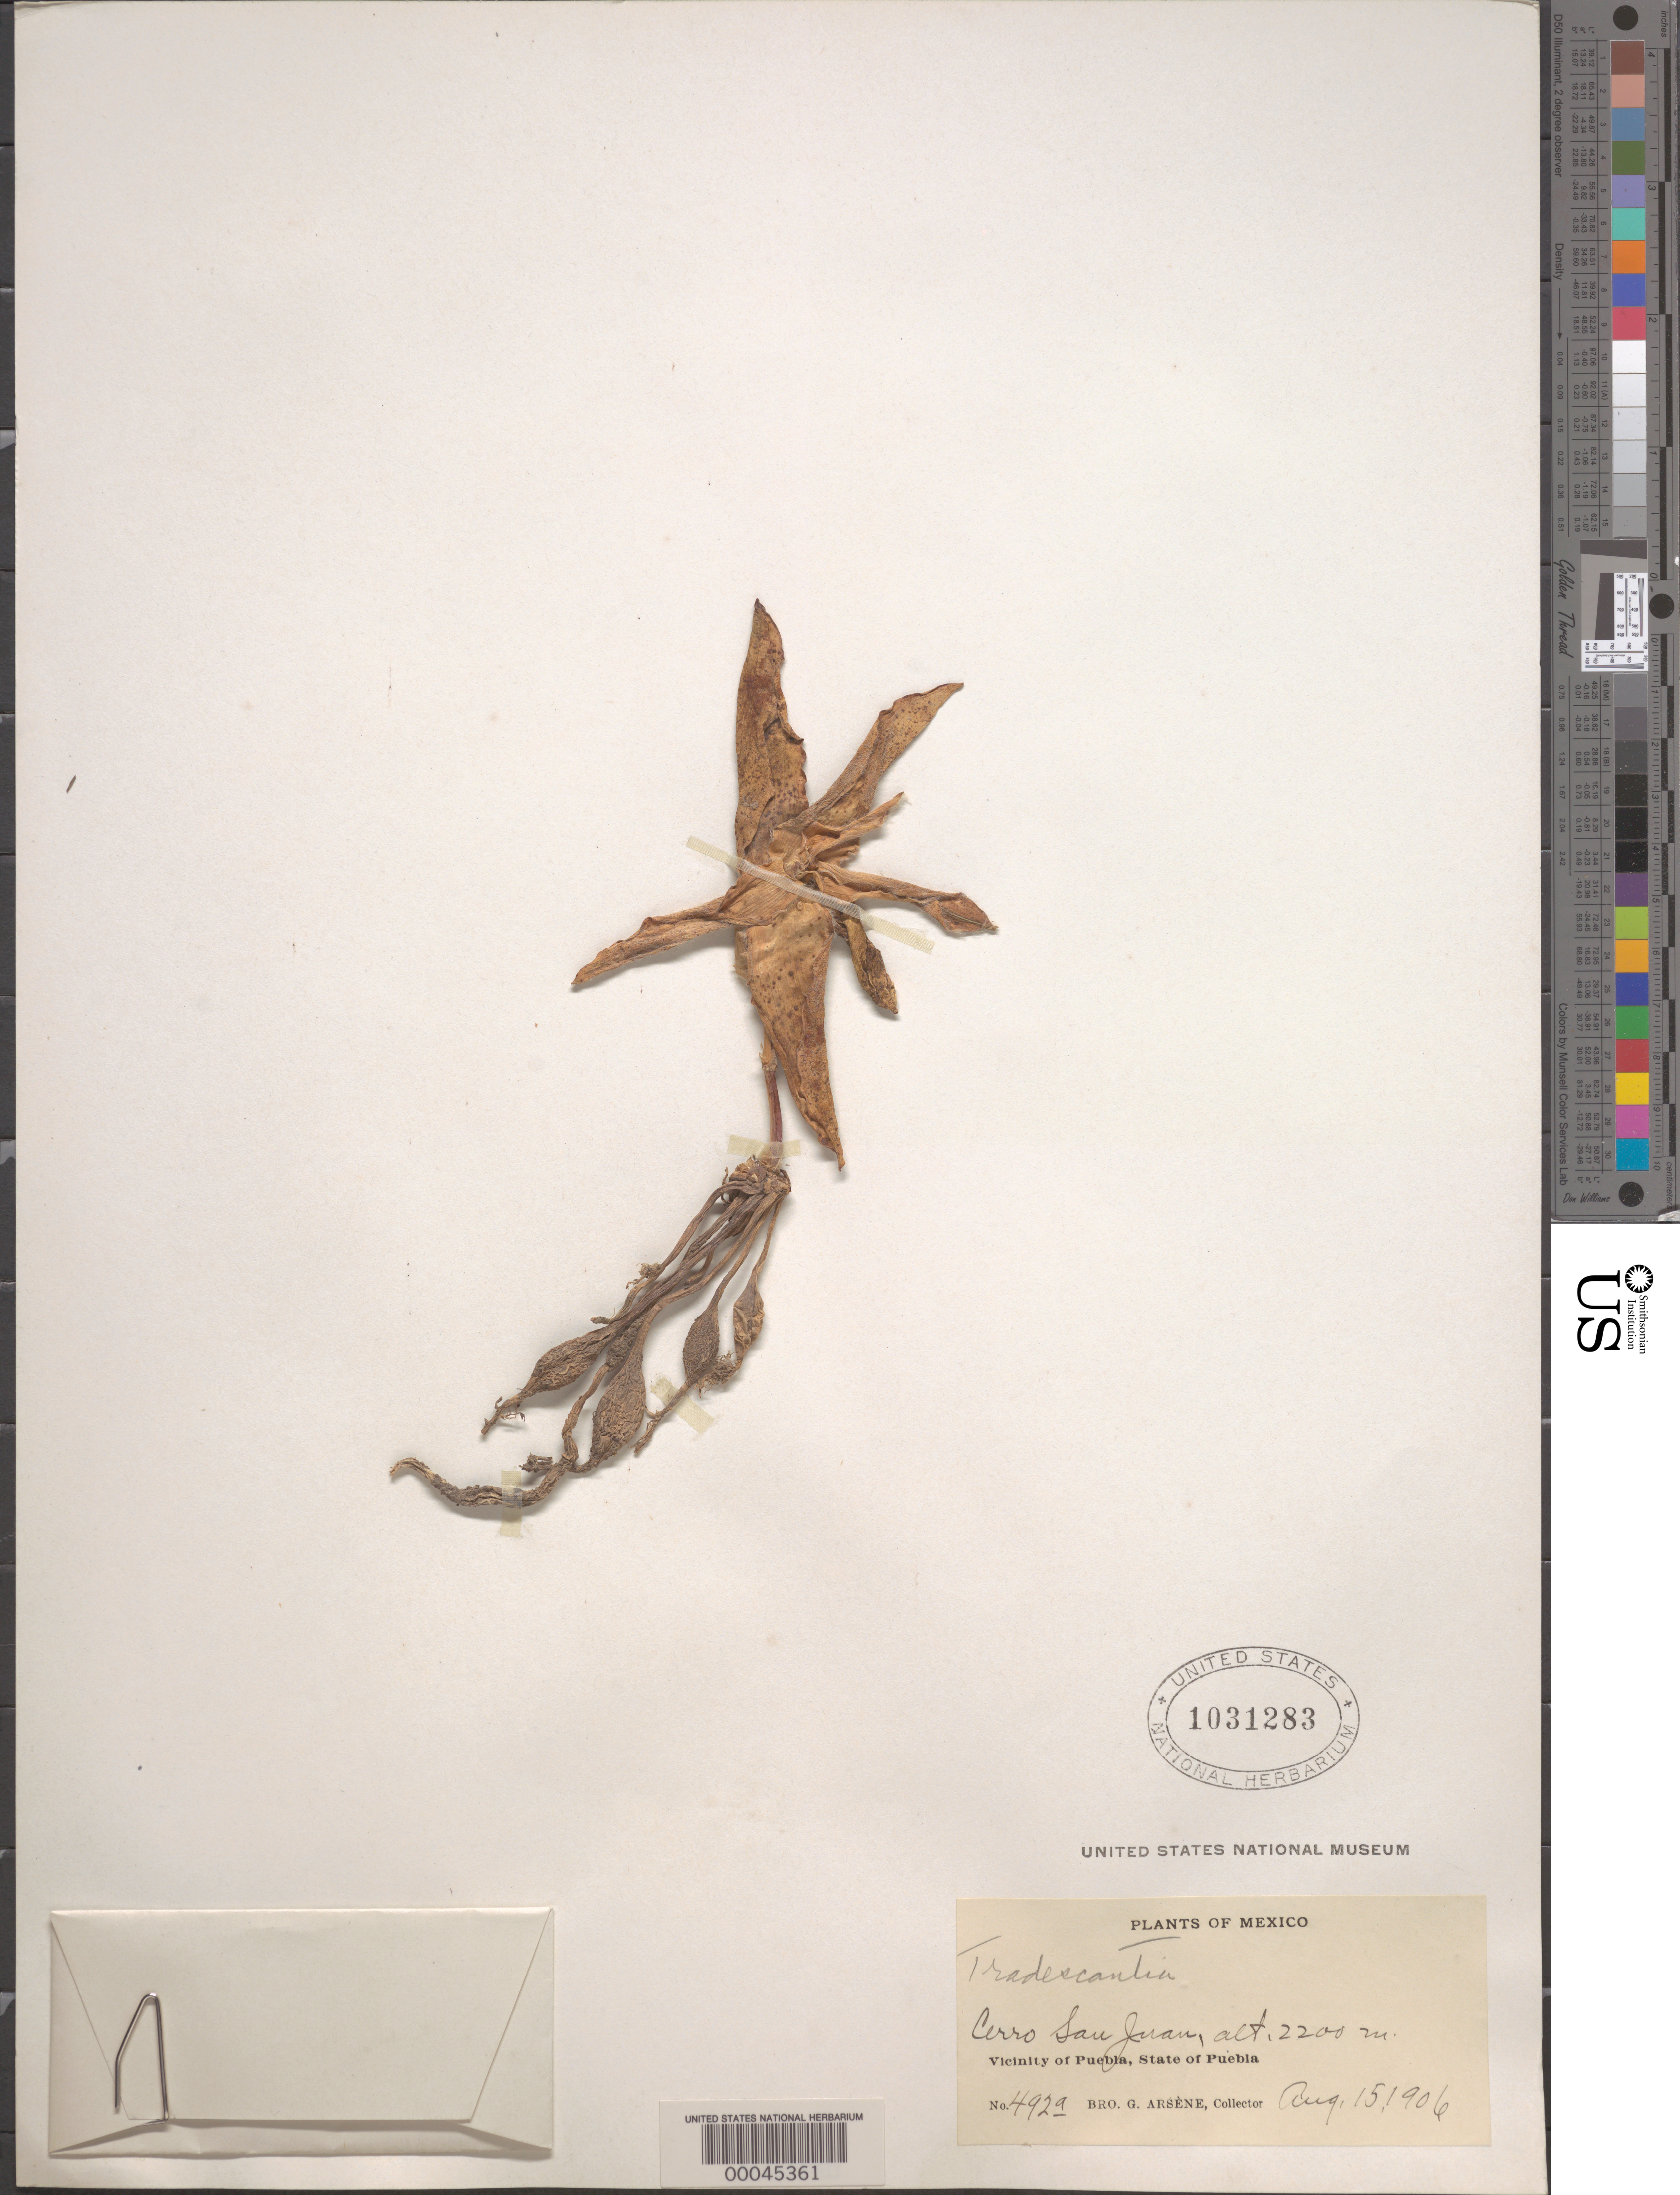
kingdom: Plantae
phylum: Tracheophyta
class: Liliopsida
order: Commelinales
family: Commelinaceae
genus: Tradescantia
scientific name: Tradescantia crassifolia var. glabrata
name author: C.B. Clarke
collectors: Bro. G. Arsène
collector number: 492a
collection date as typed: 15 Aug 1906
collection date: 1906-08-15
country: Mexico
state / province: Puebla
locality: Near Puebla at cerro san juan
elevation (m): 2200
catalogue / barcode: US 1031283